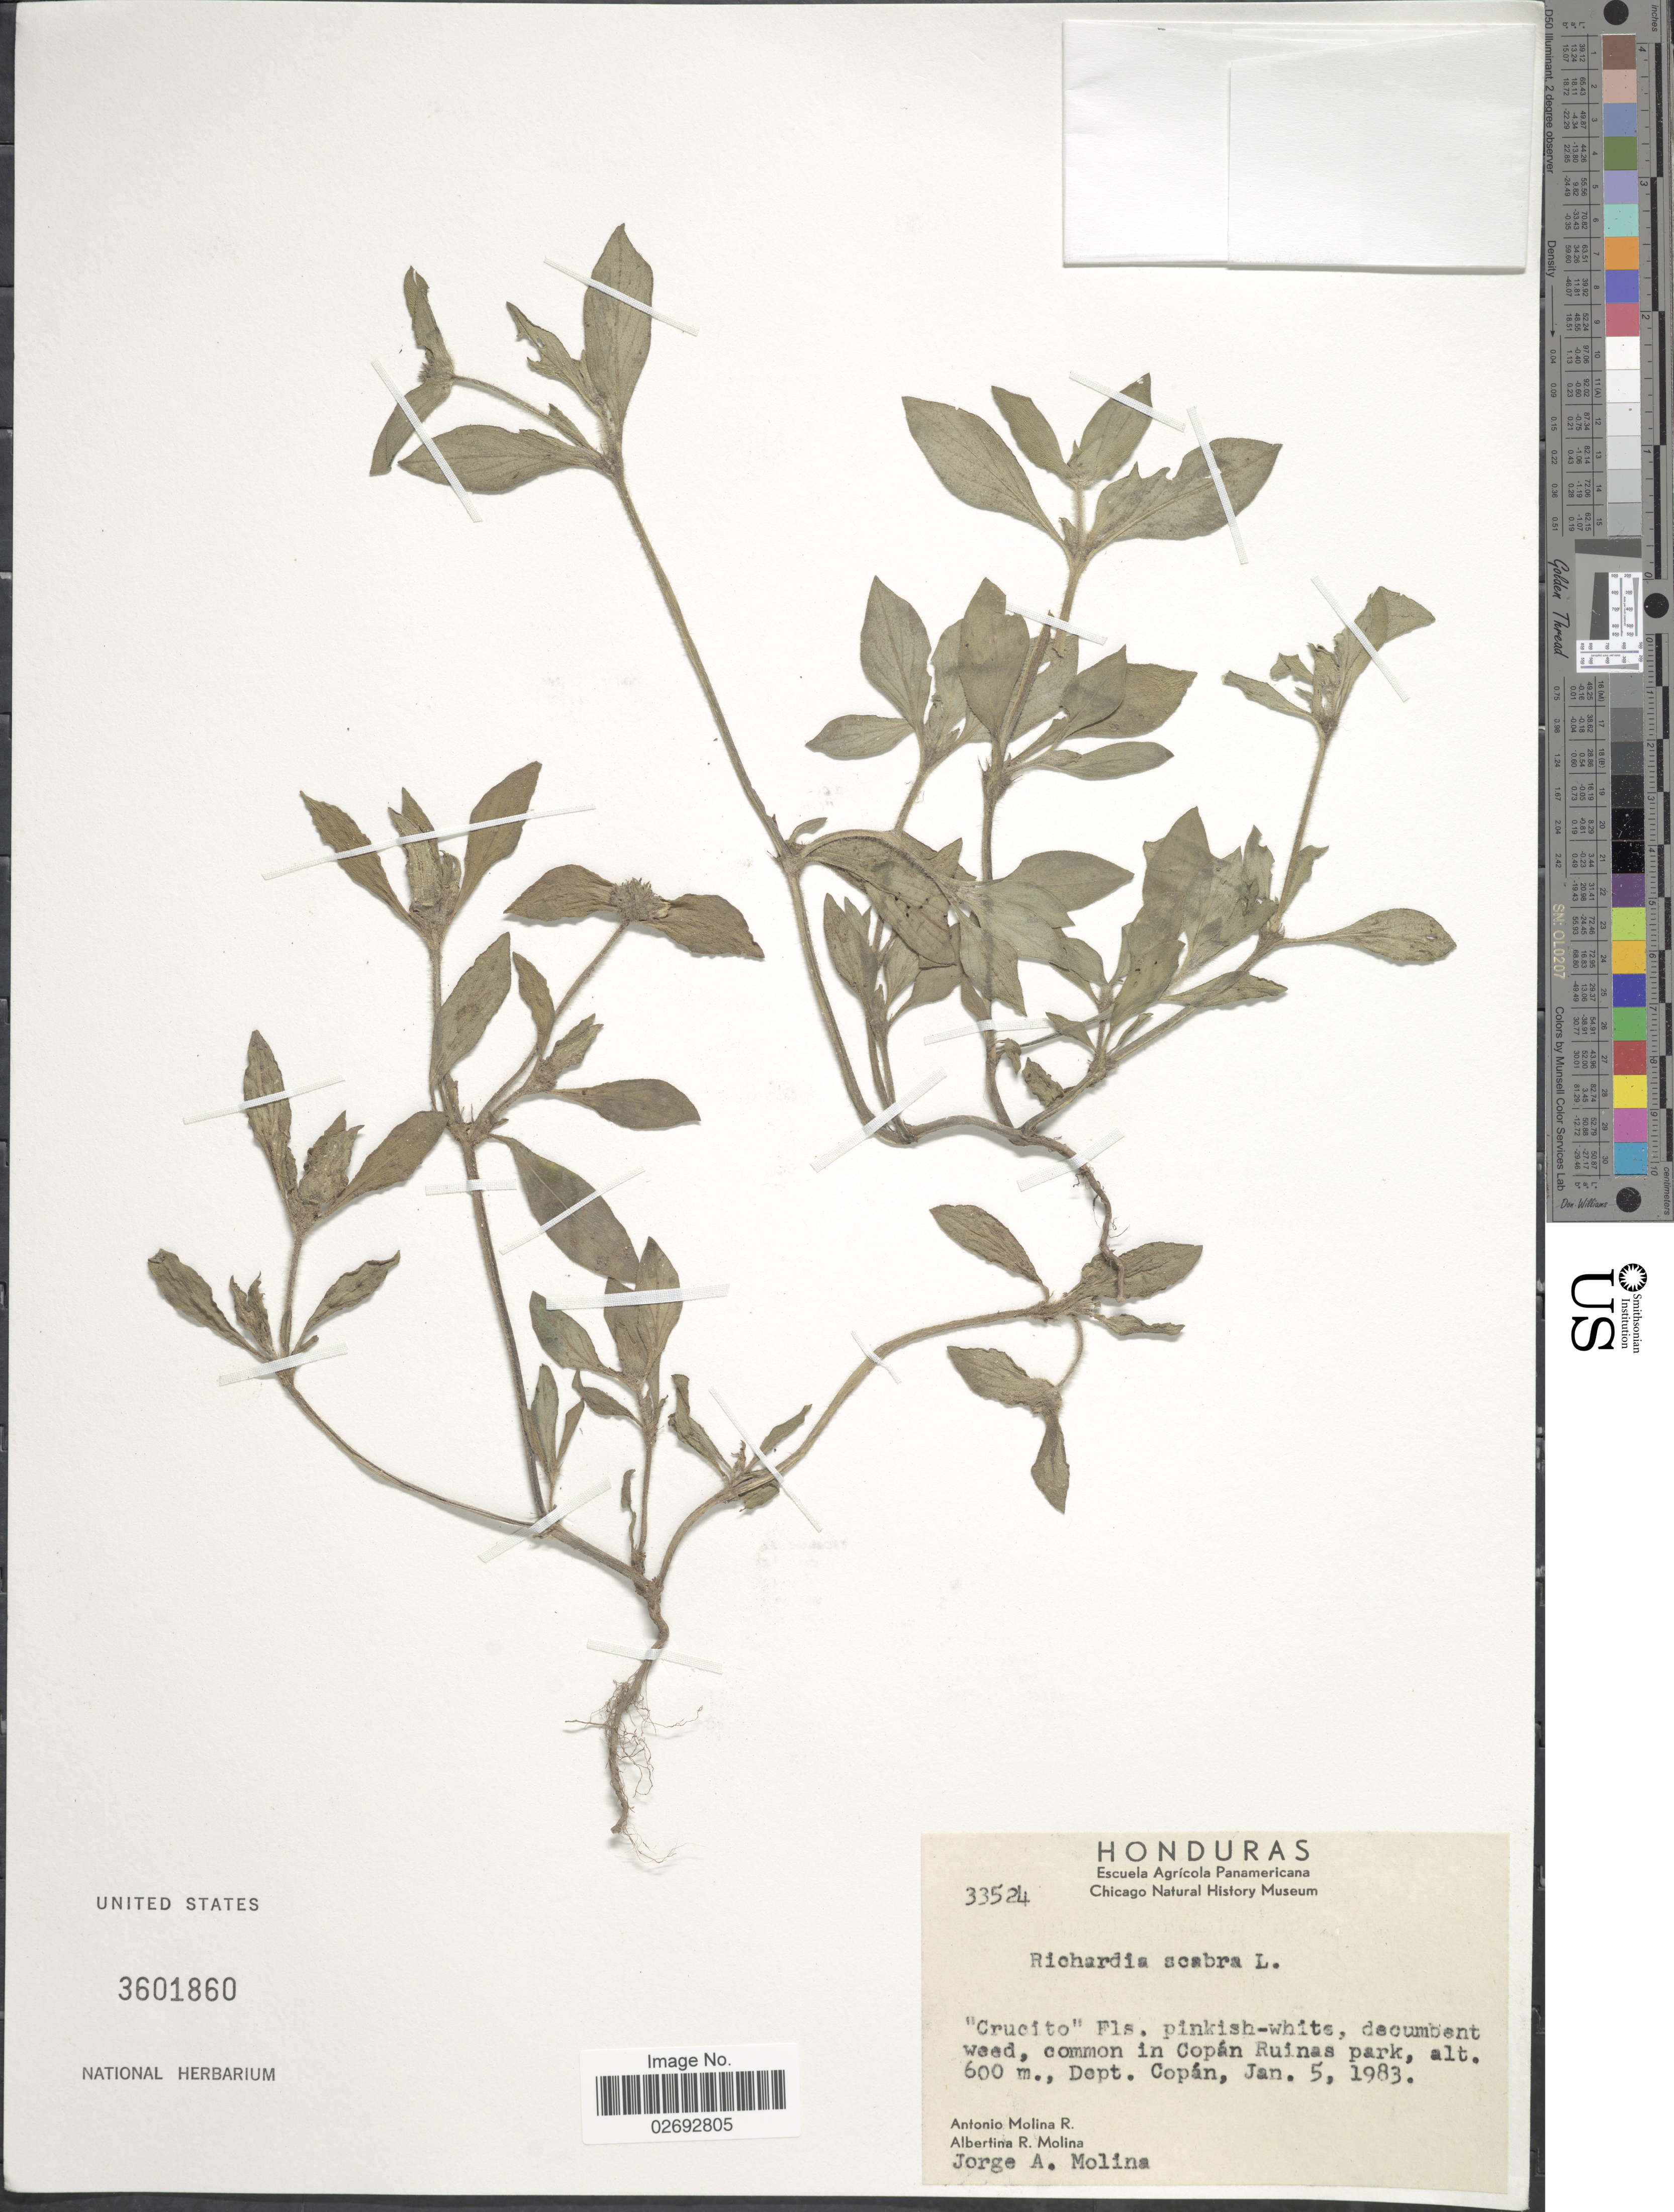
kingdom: Plantae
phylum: Tracheophyta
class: Magnoliopsida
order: Gentianales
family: Rubiaceae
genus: Richardia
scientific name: Richardia scabra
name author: L.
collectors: A. Molina R., A. R. Molina & J. A. Molina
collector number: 33524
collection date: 1983-01-05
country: Honduras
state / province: Copán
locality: Copán Ruinas park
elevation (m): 600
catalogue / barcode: US 3601860